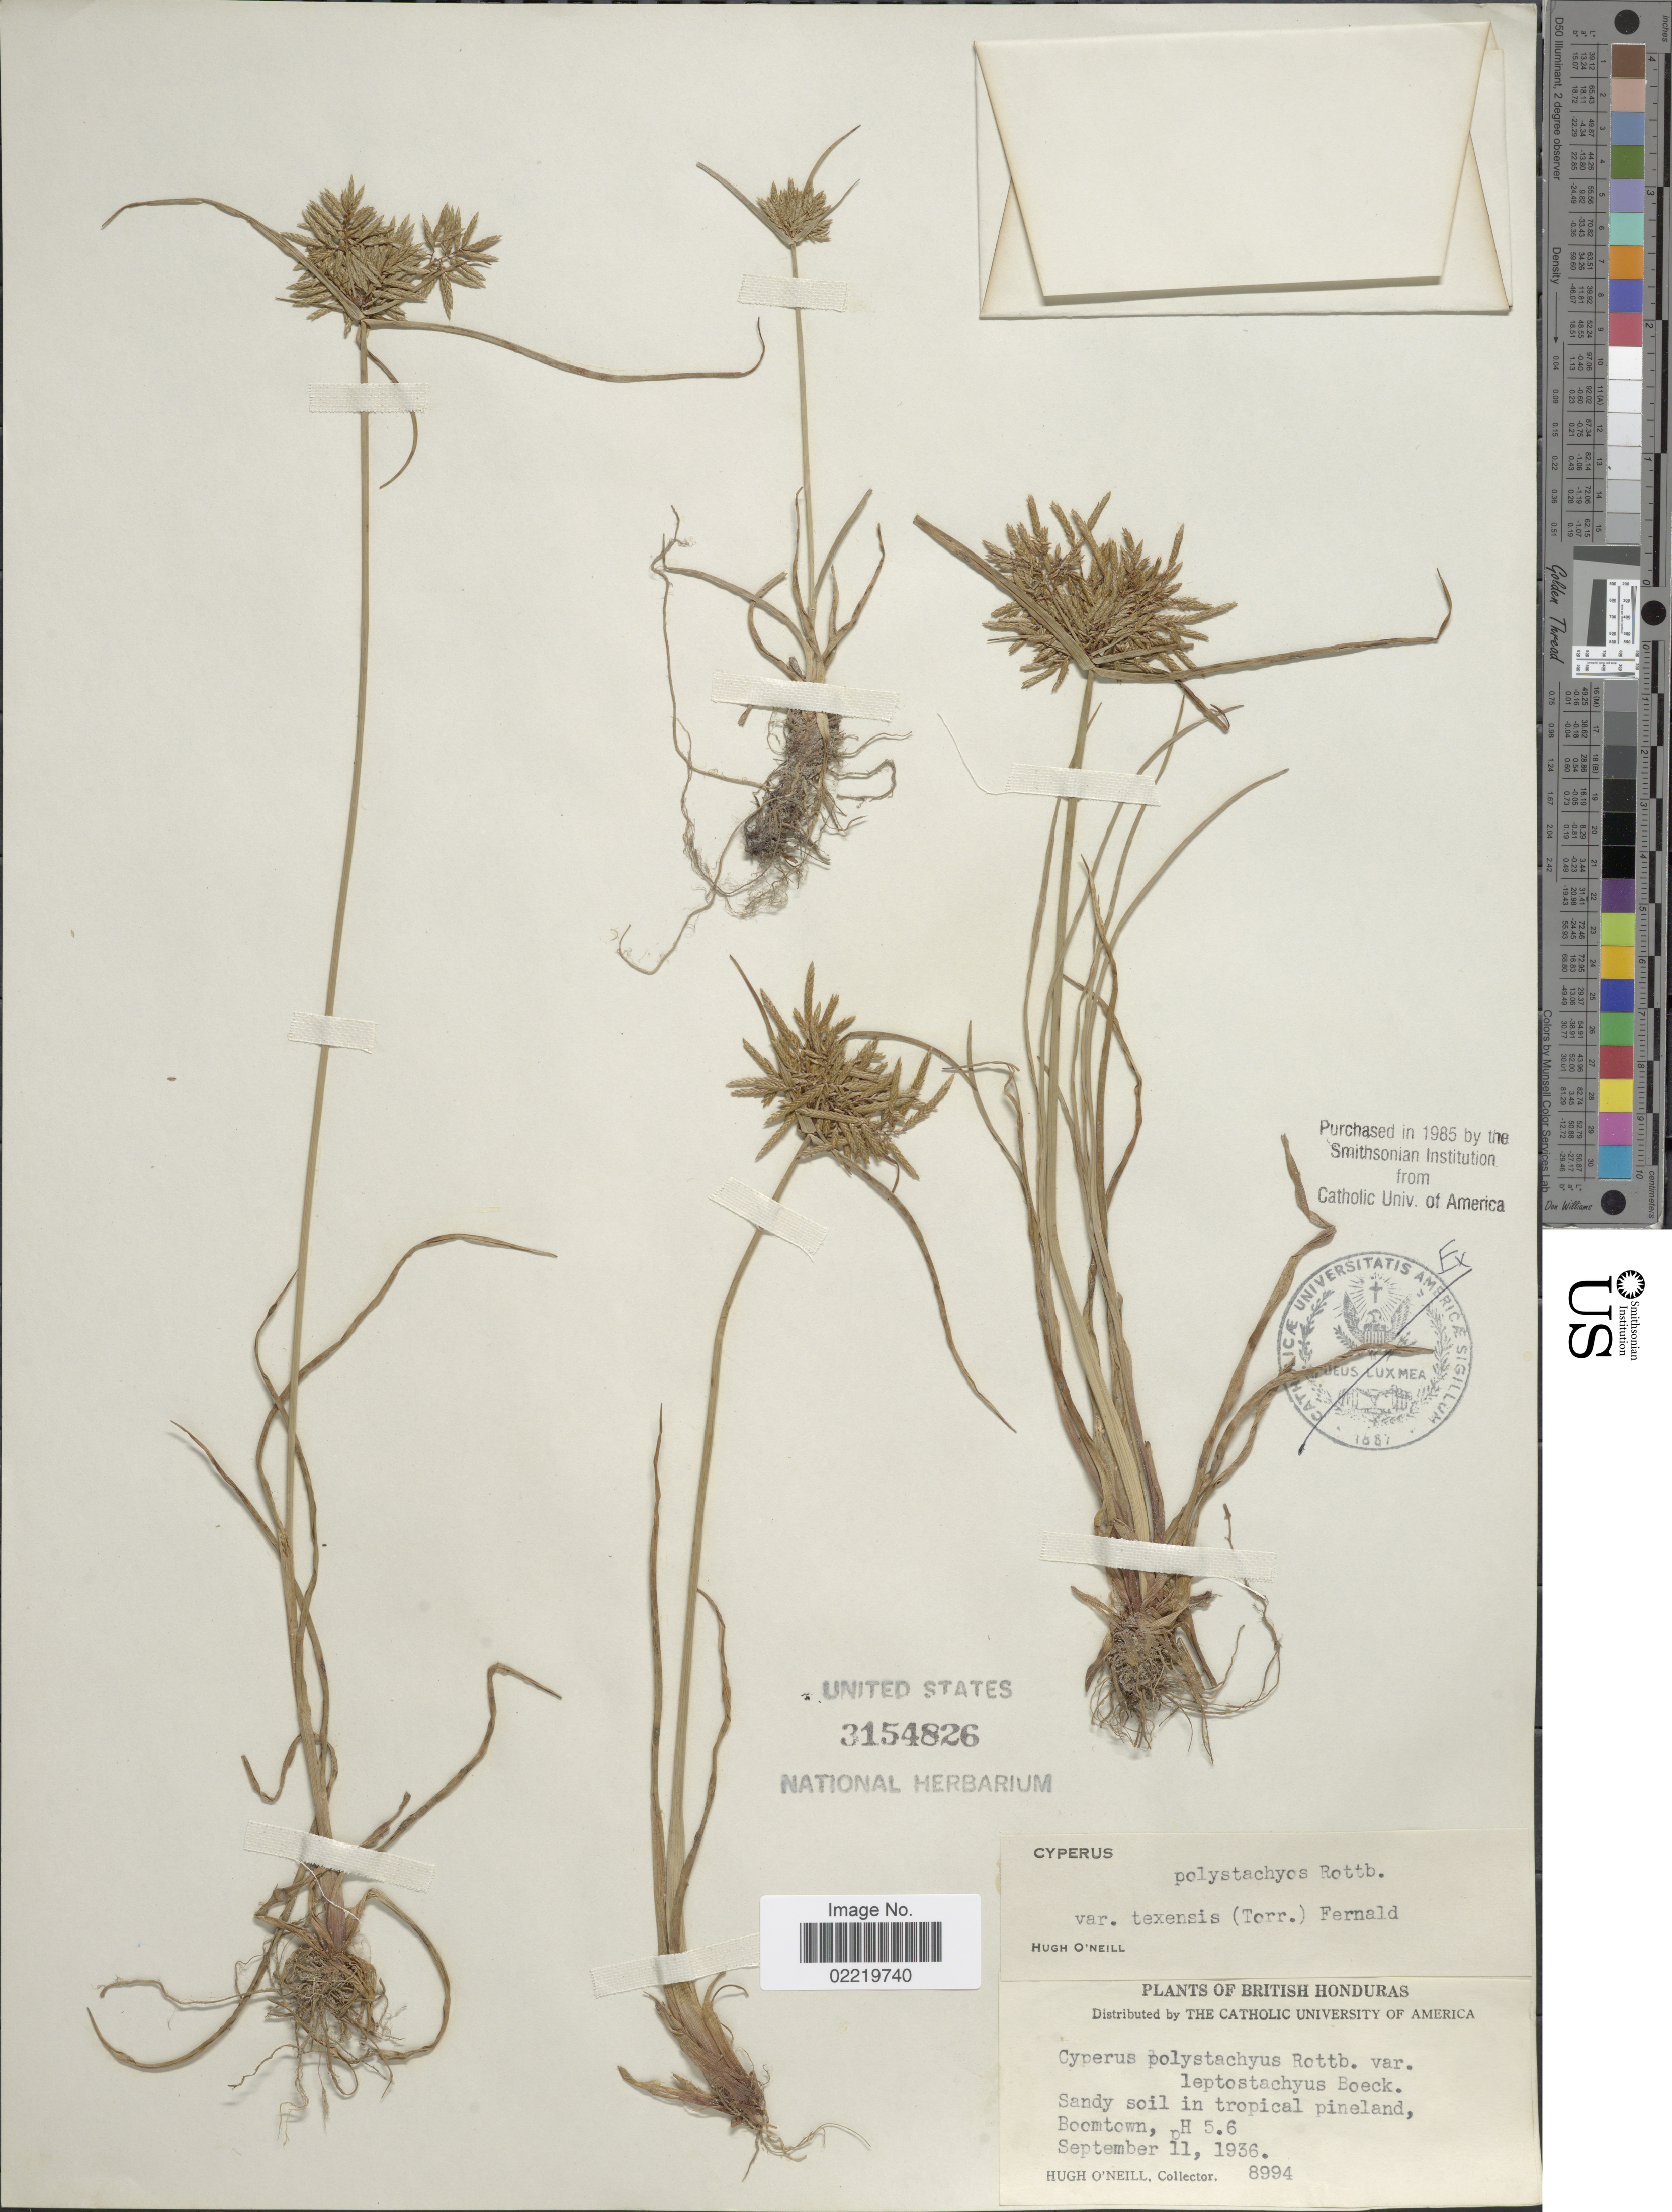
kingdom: Plantae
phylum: Tracheophyta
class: Liliopsida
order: Poales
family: Cyperaceae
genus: Cyperus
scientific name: Cyperus polystachyos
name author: Rottb.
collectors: H. O'Neill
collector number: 8994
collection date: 1936-09-11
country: Belize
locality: British Honduras, Sandy soil in tropical pineland, Boomtown, pH 5.6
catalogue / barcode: US 3154826